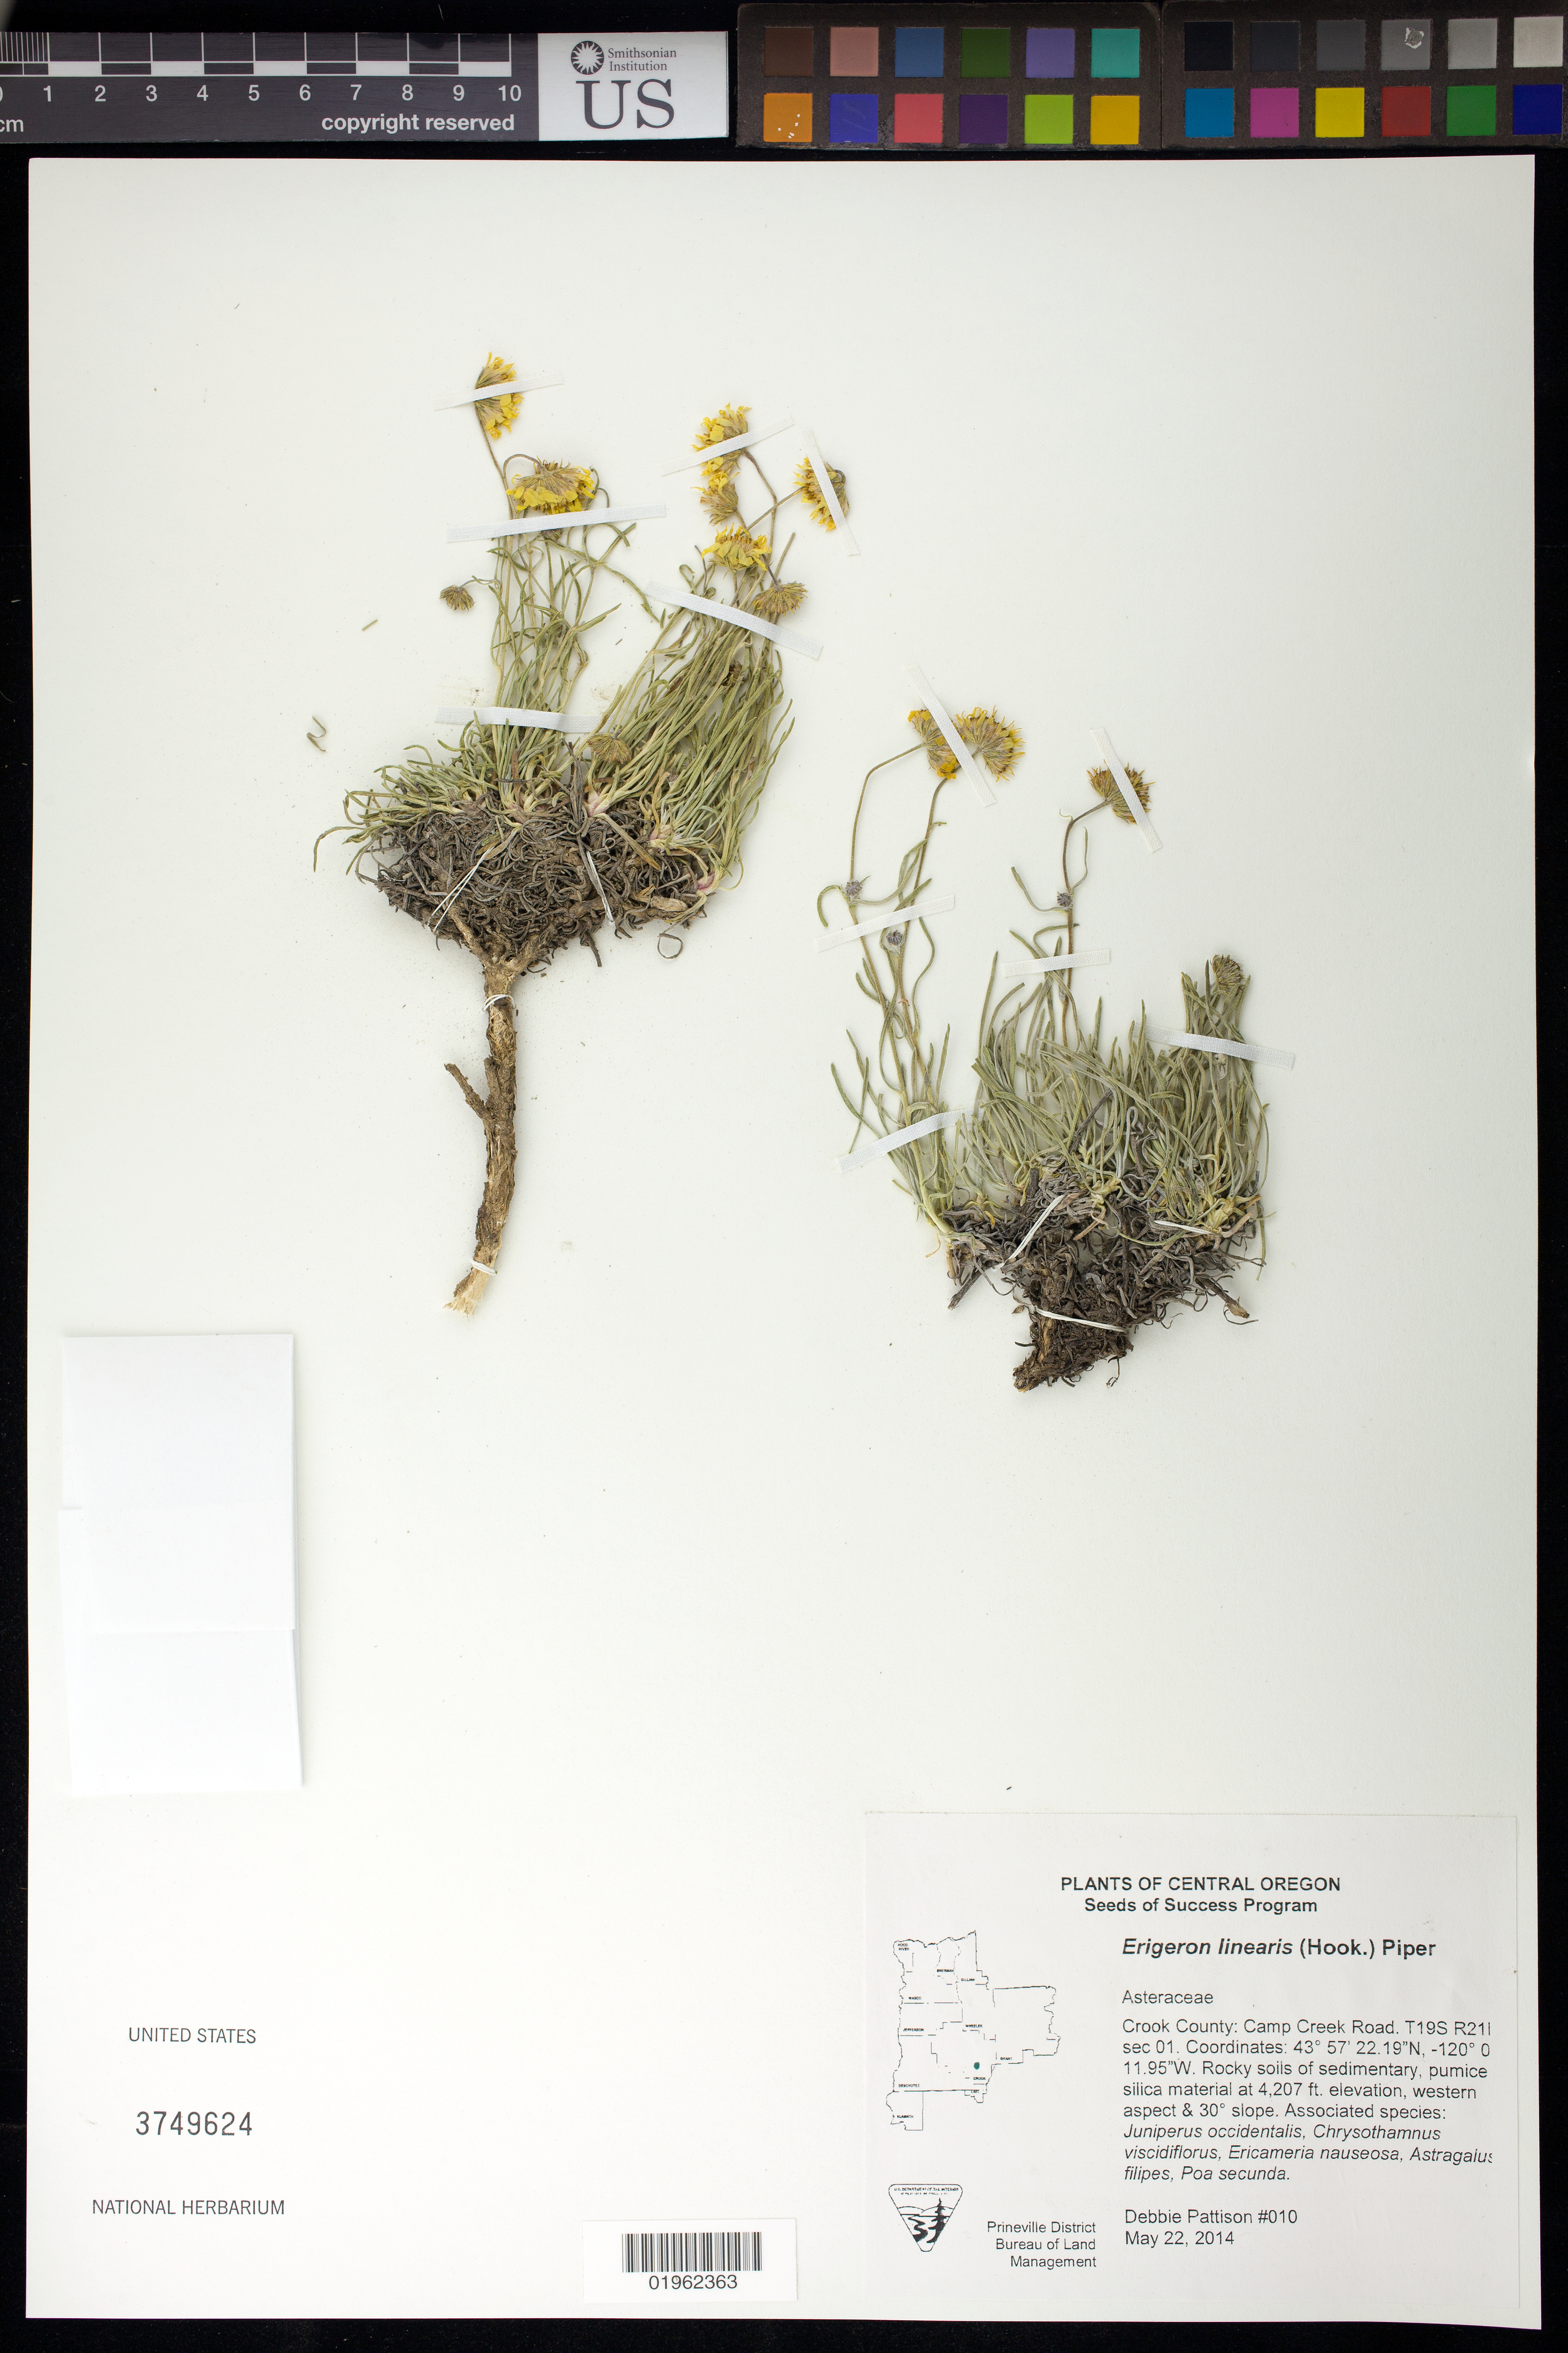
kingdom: Plantae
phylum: Tracheophyta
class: Magnoliopsida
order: Asterales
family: Asteraceae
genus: Erigeron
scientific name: Erigeron linearis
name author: (Hook.) Piper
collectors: D. Pattison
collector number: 011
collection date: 2014-05-22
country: United States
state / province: Oregon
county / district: Crook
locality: Camp Creek Road,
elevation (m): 1282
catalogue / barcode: US 3749624